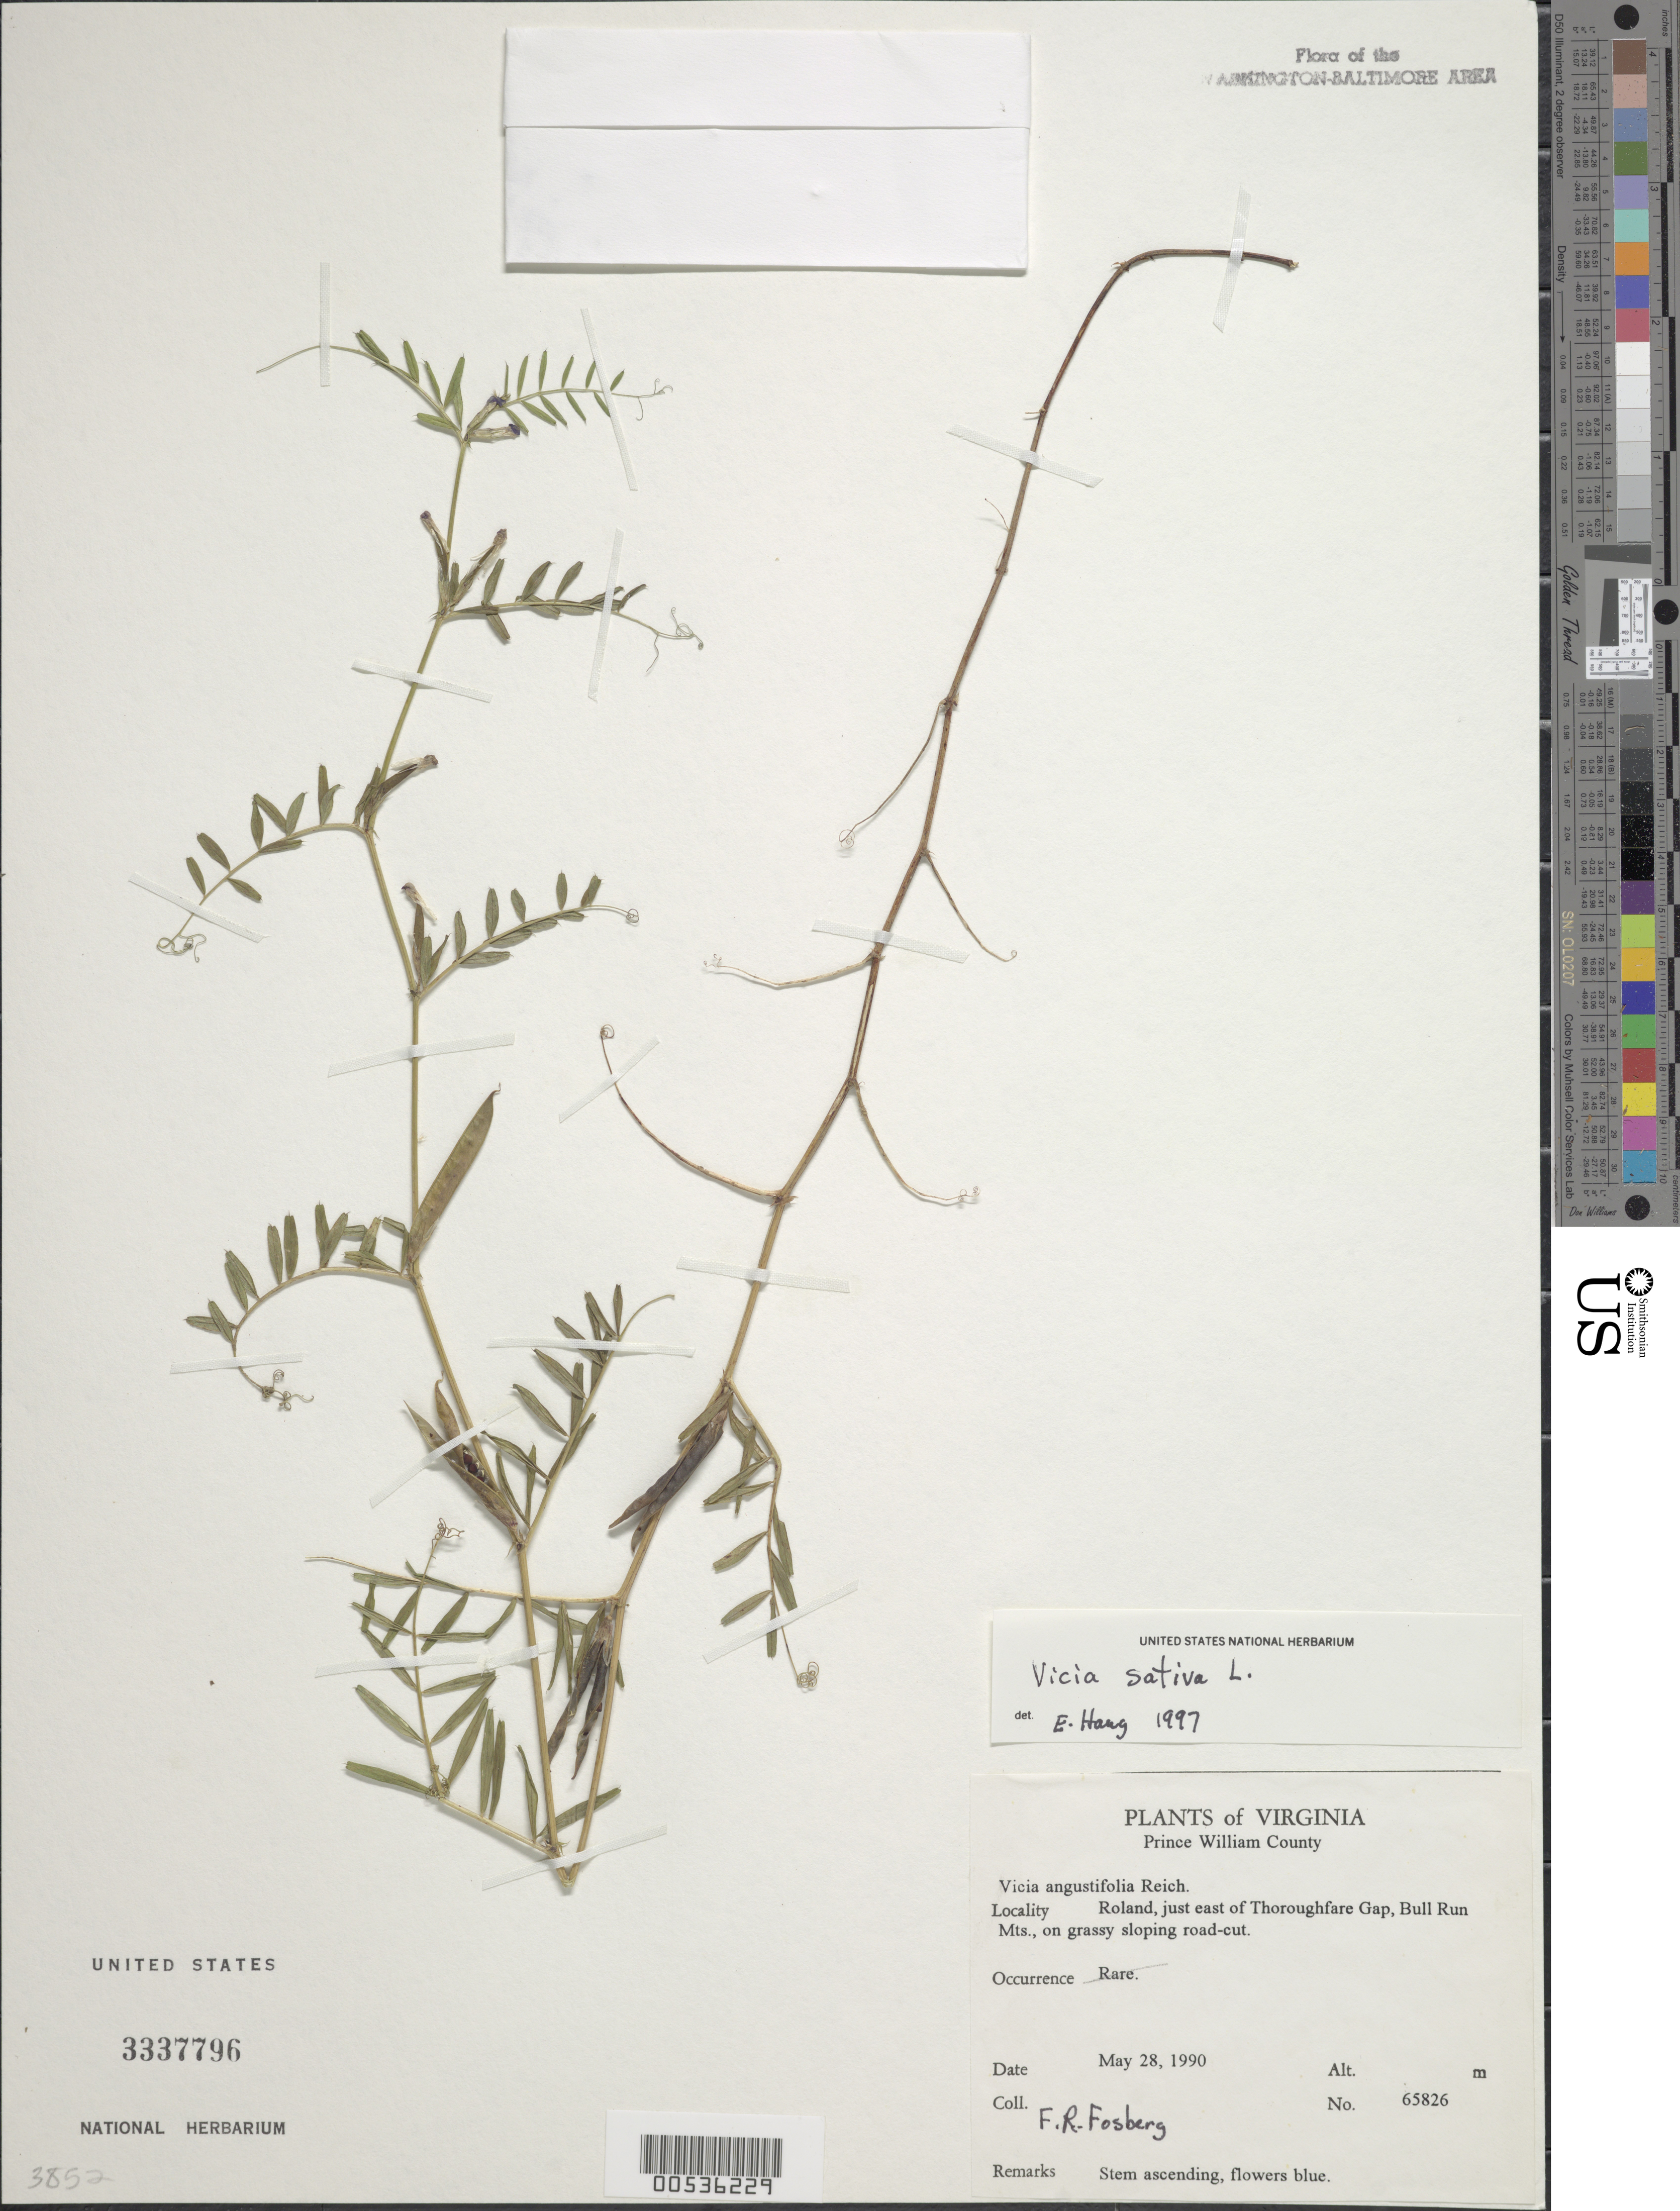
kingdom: Plantae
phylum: Tracheophyta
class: Magnoliopsida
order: Fabales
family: Fabaceae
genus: Vicia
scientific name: Vicia sativa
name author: L.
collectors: F. R. Fosberg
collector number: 65826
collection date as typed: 28 May 1990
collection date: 1990-05-28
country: United States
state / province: Virginia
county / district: Prince William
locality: Roland, E of Thorofare Gap Bull Run Mts.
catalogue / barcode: US 3337796